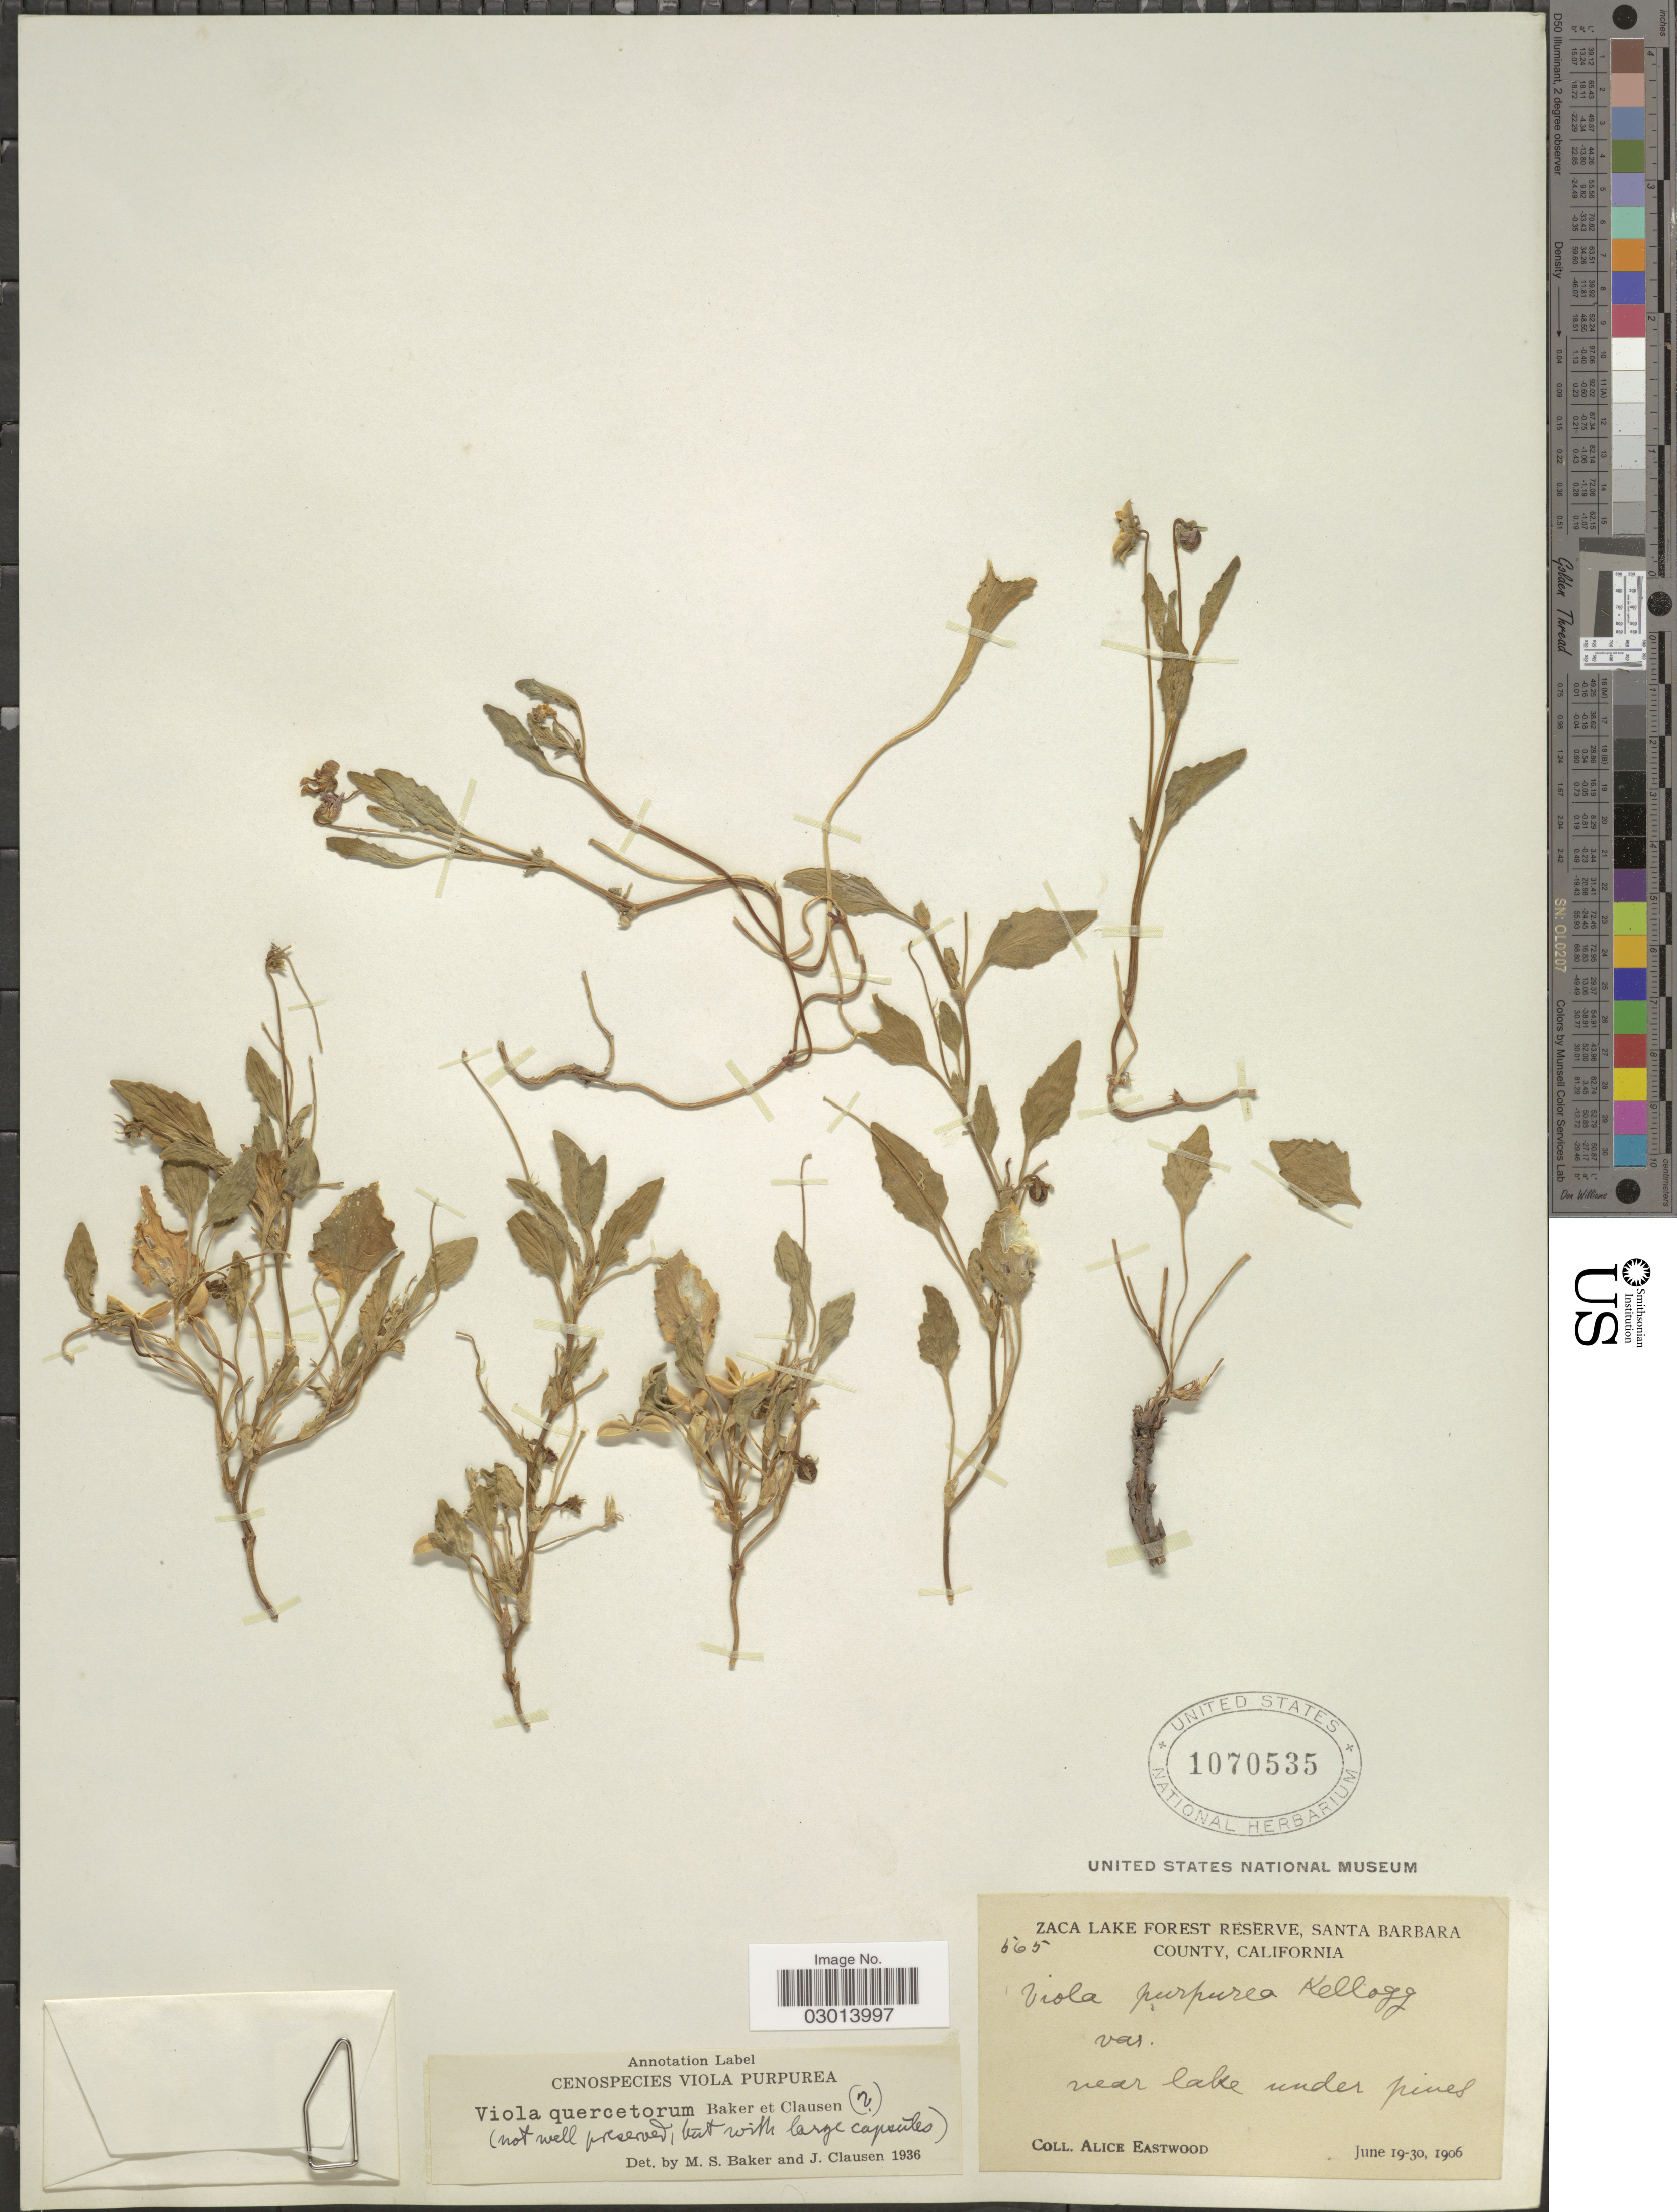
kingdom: Plantae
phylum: Tracheophyta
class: Magnoliopsida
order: Malpighiales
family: Violaceae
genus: Viola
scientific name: Viola quercetorum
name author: M.S. Baker & J.C. Clausen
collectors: A. Eastwood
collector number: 565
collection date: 1906-06-19/1906-06-30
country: United States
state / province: California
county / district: Santa Barbara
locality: Zaca Lake Forest Reserve, Santa Barbara County, California. Near lake under pines.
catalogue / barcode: US 1070535